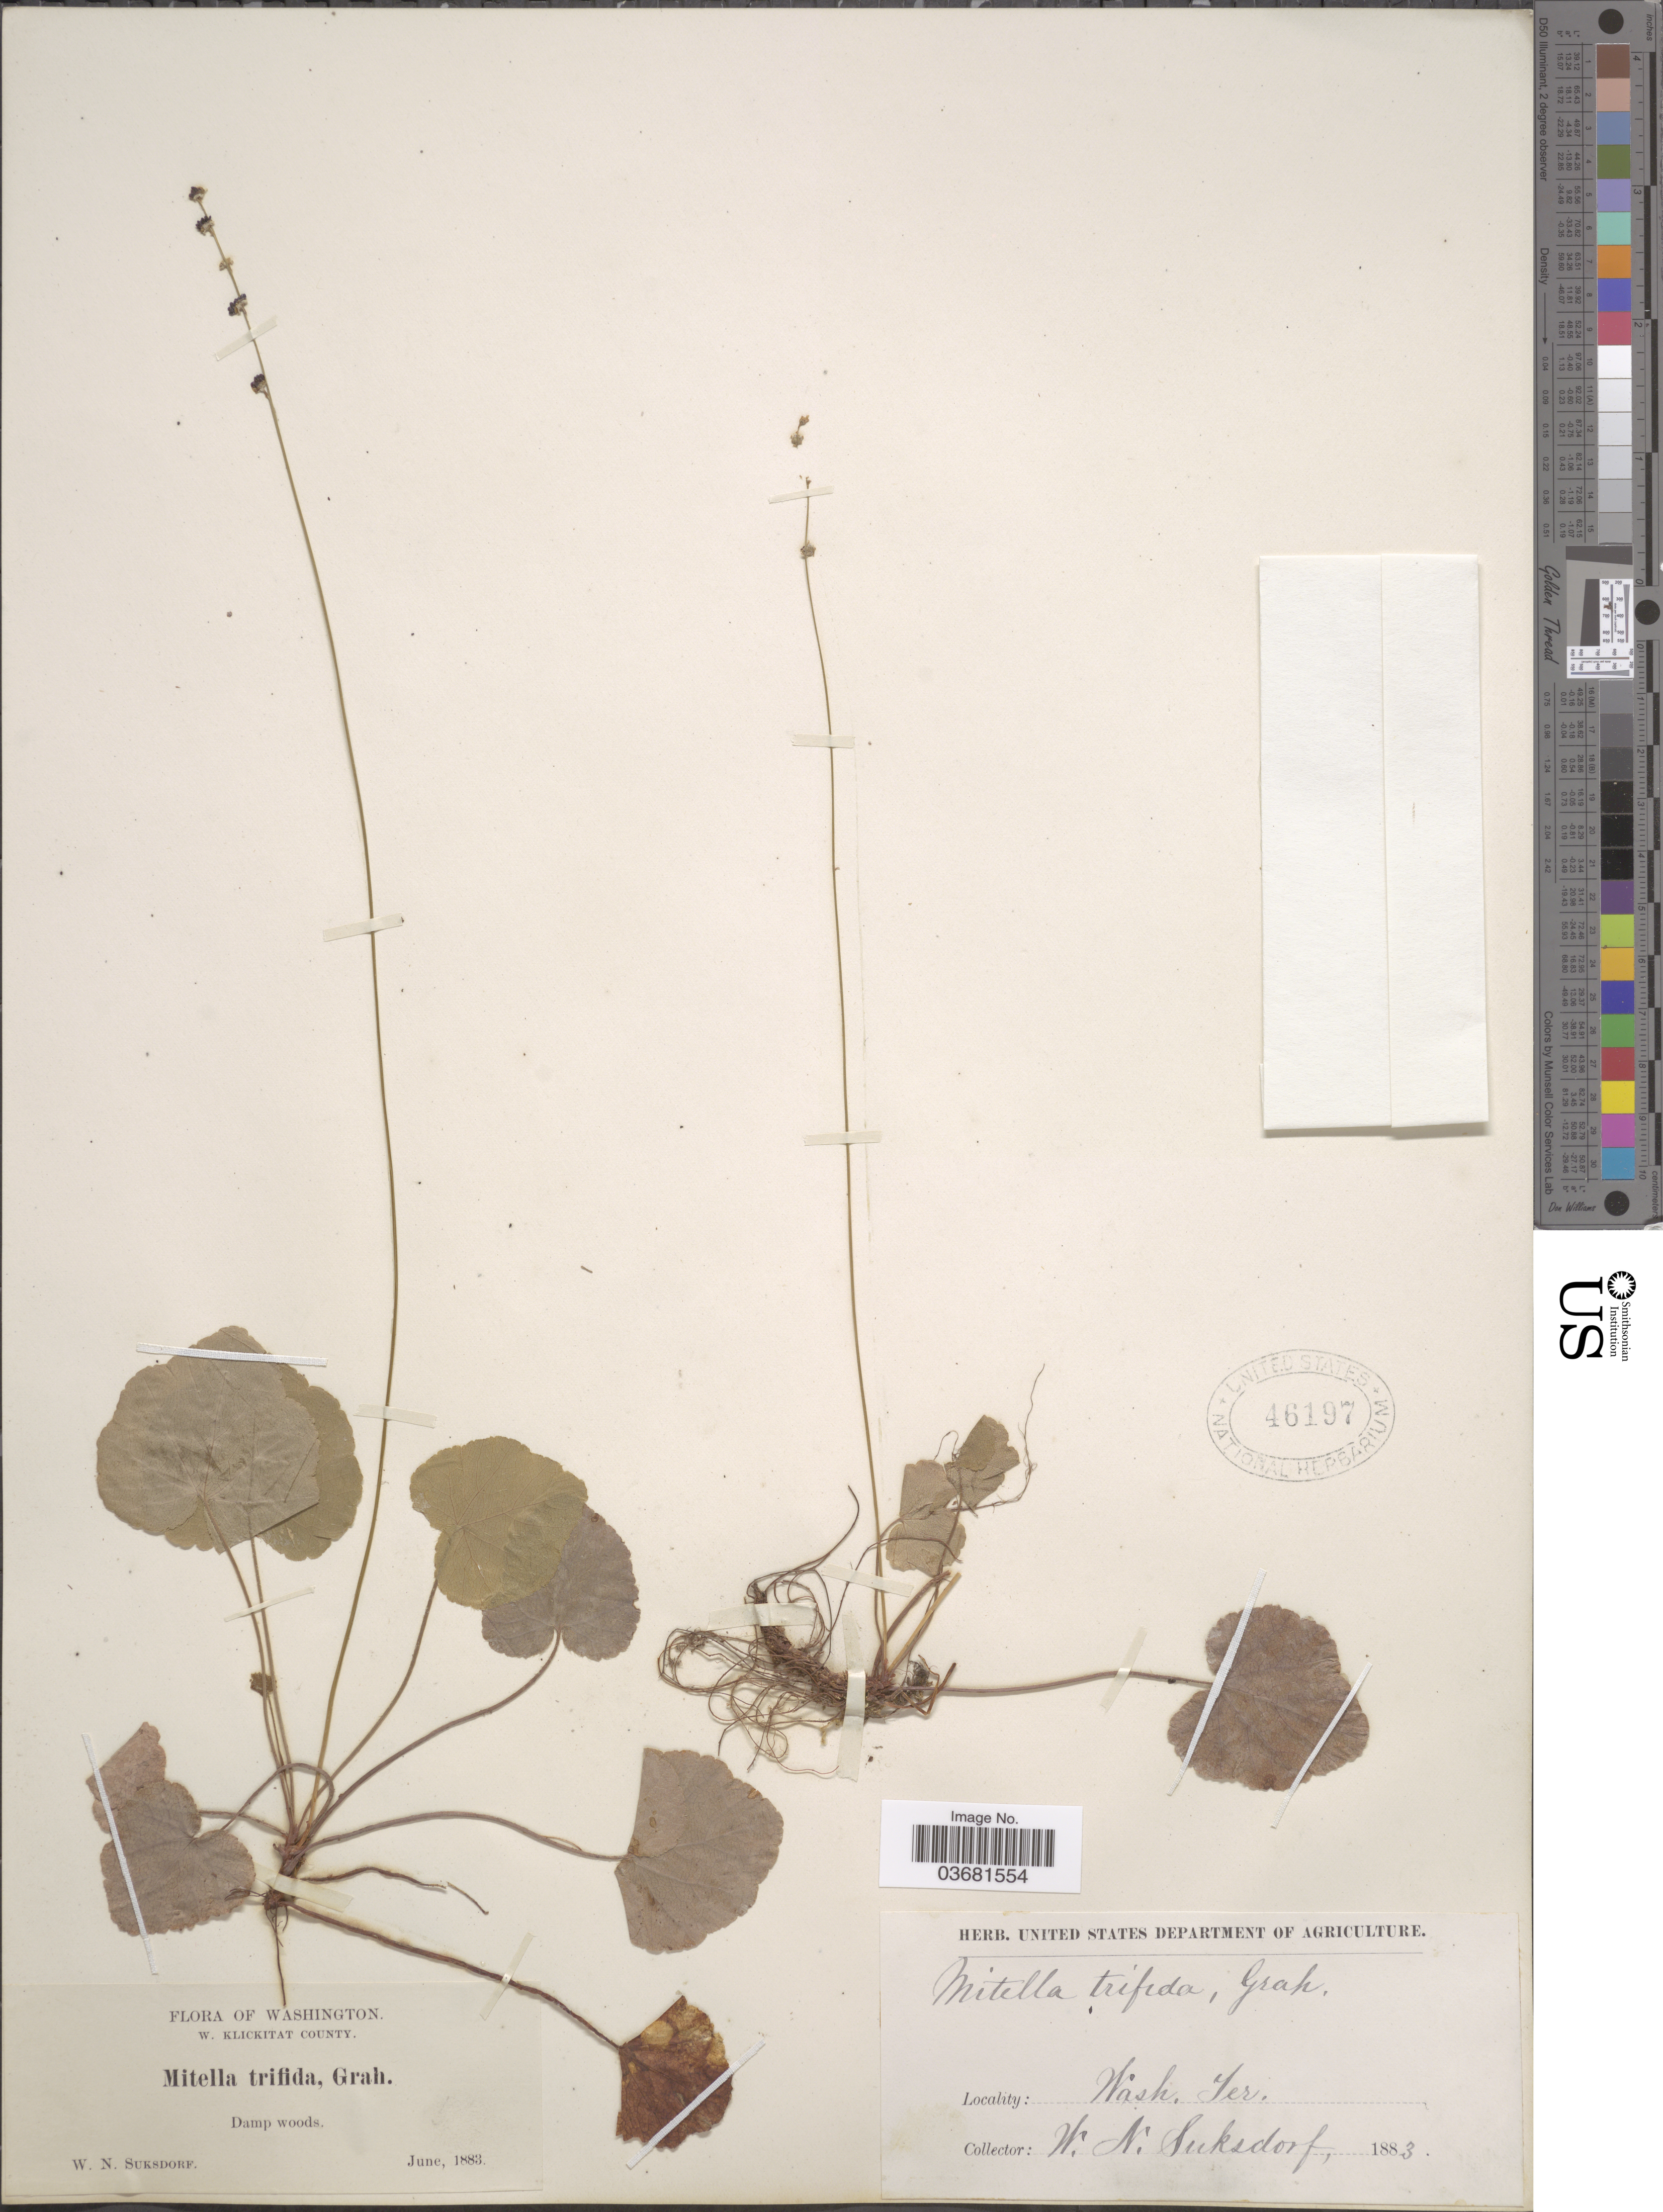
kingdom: Plantae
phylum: Tracheophyta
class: Magnoliopsida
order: Saxifragales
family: Saxifragaceae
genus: Mitella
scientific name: Mitella trifida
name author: Graham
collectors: W. N. Suksdorf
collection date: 1883-06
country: United States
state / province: Washington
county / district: Klickitat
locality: Wash. Ter. W. Klickitat County.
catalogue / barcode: US 46197